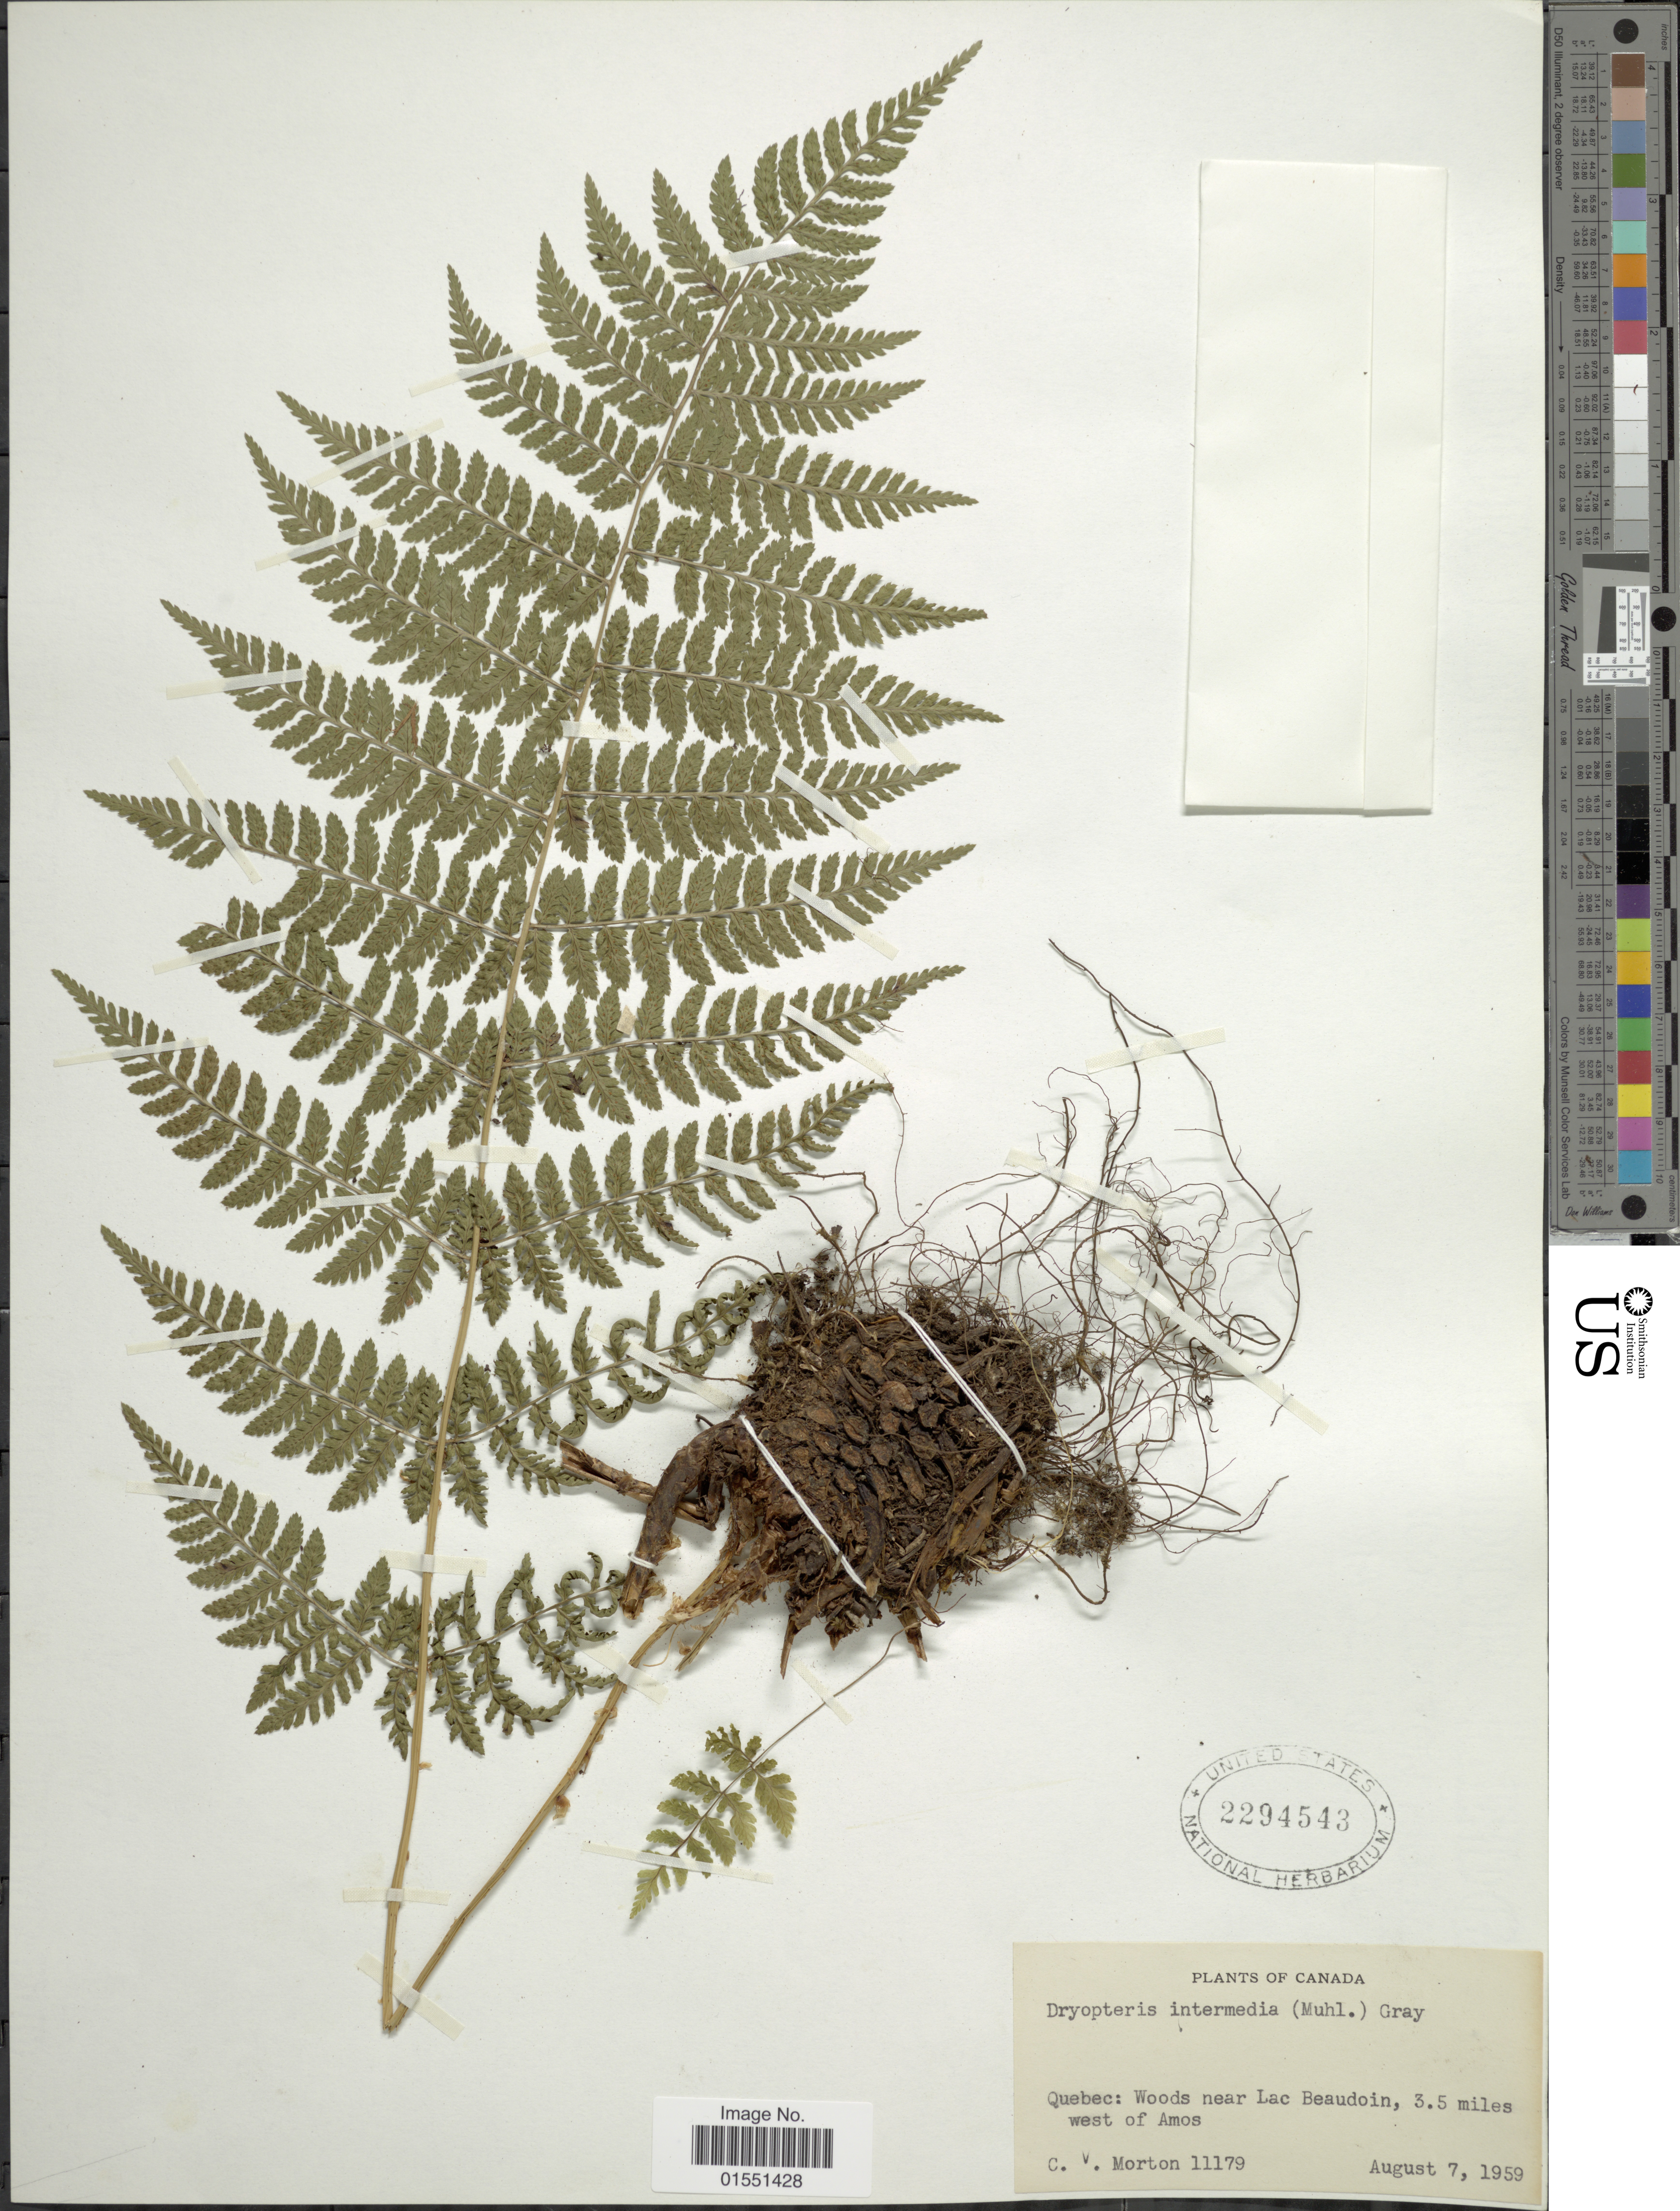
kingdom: Plantae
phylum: Tracheophyta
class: Polypodiopsida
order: Polypodiales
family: Dryopteridaceae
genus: Dryopteris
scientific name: Dryopteris intermedia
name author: (Muhl.) A. Gray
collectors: C. V. Morton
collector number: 11179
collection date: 1959-08-07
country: Canada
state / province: Quebec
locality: Woods near Lac Beaudoin, 3.5 mileswest of Amos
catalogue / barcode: US 2294543